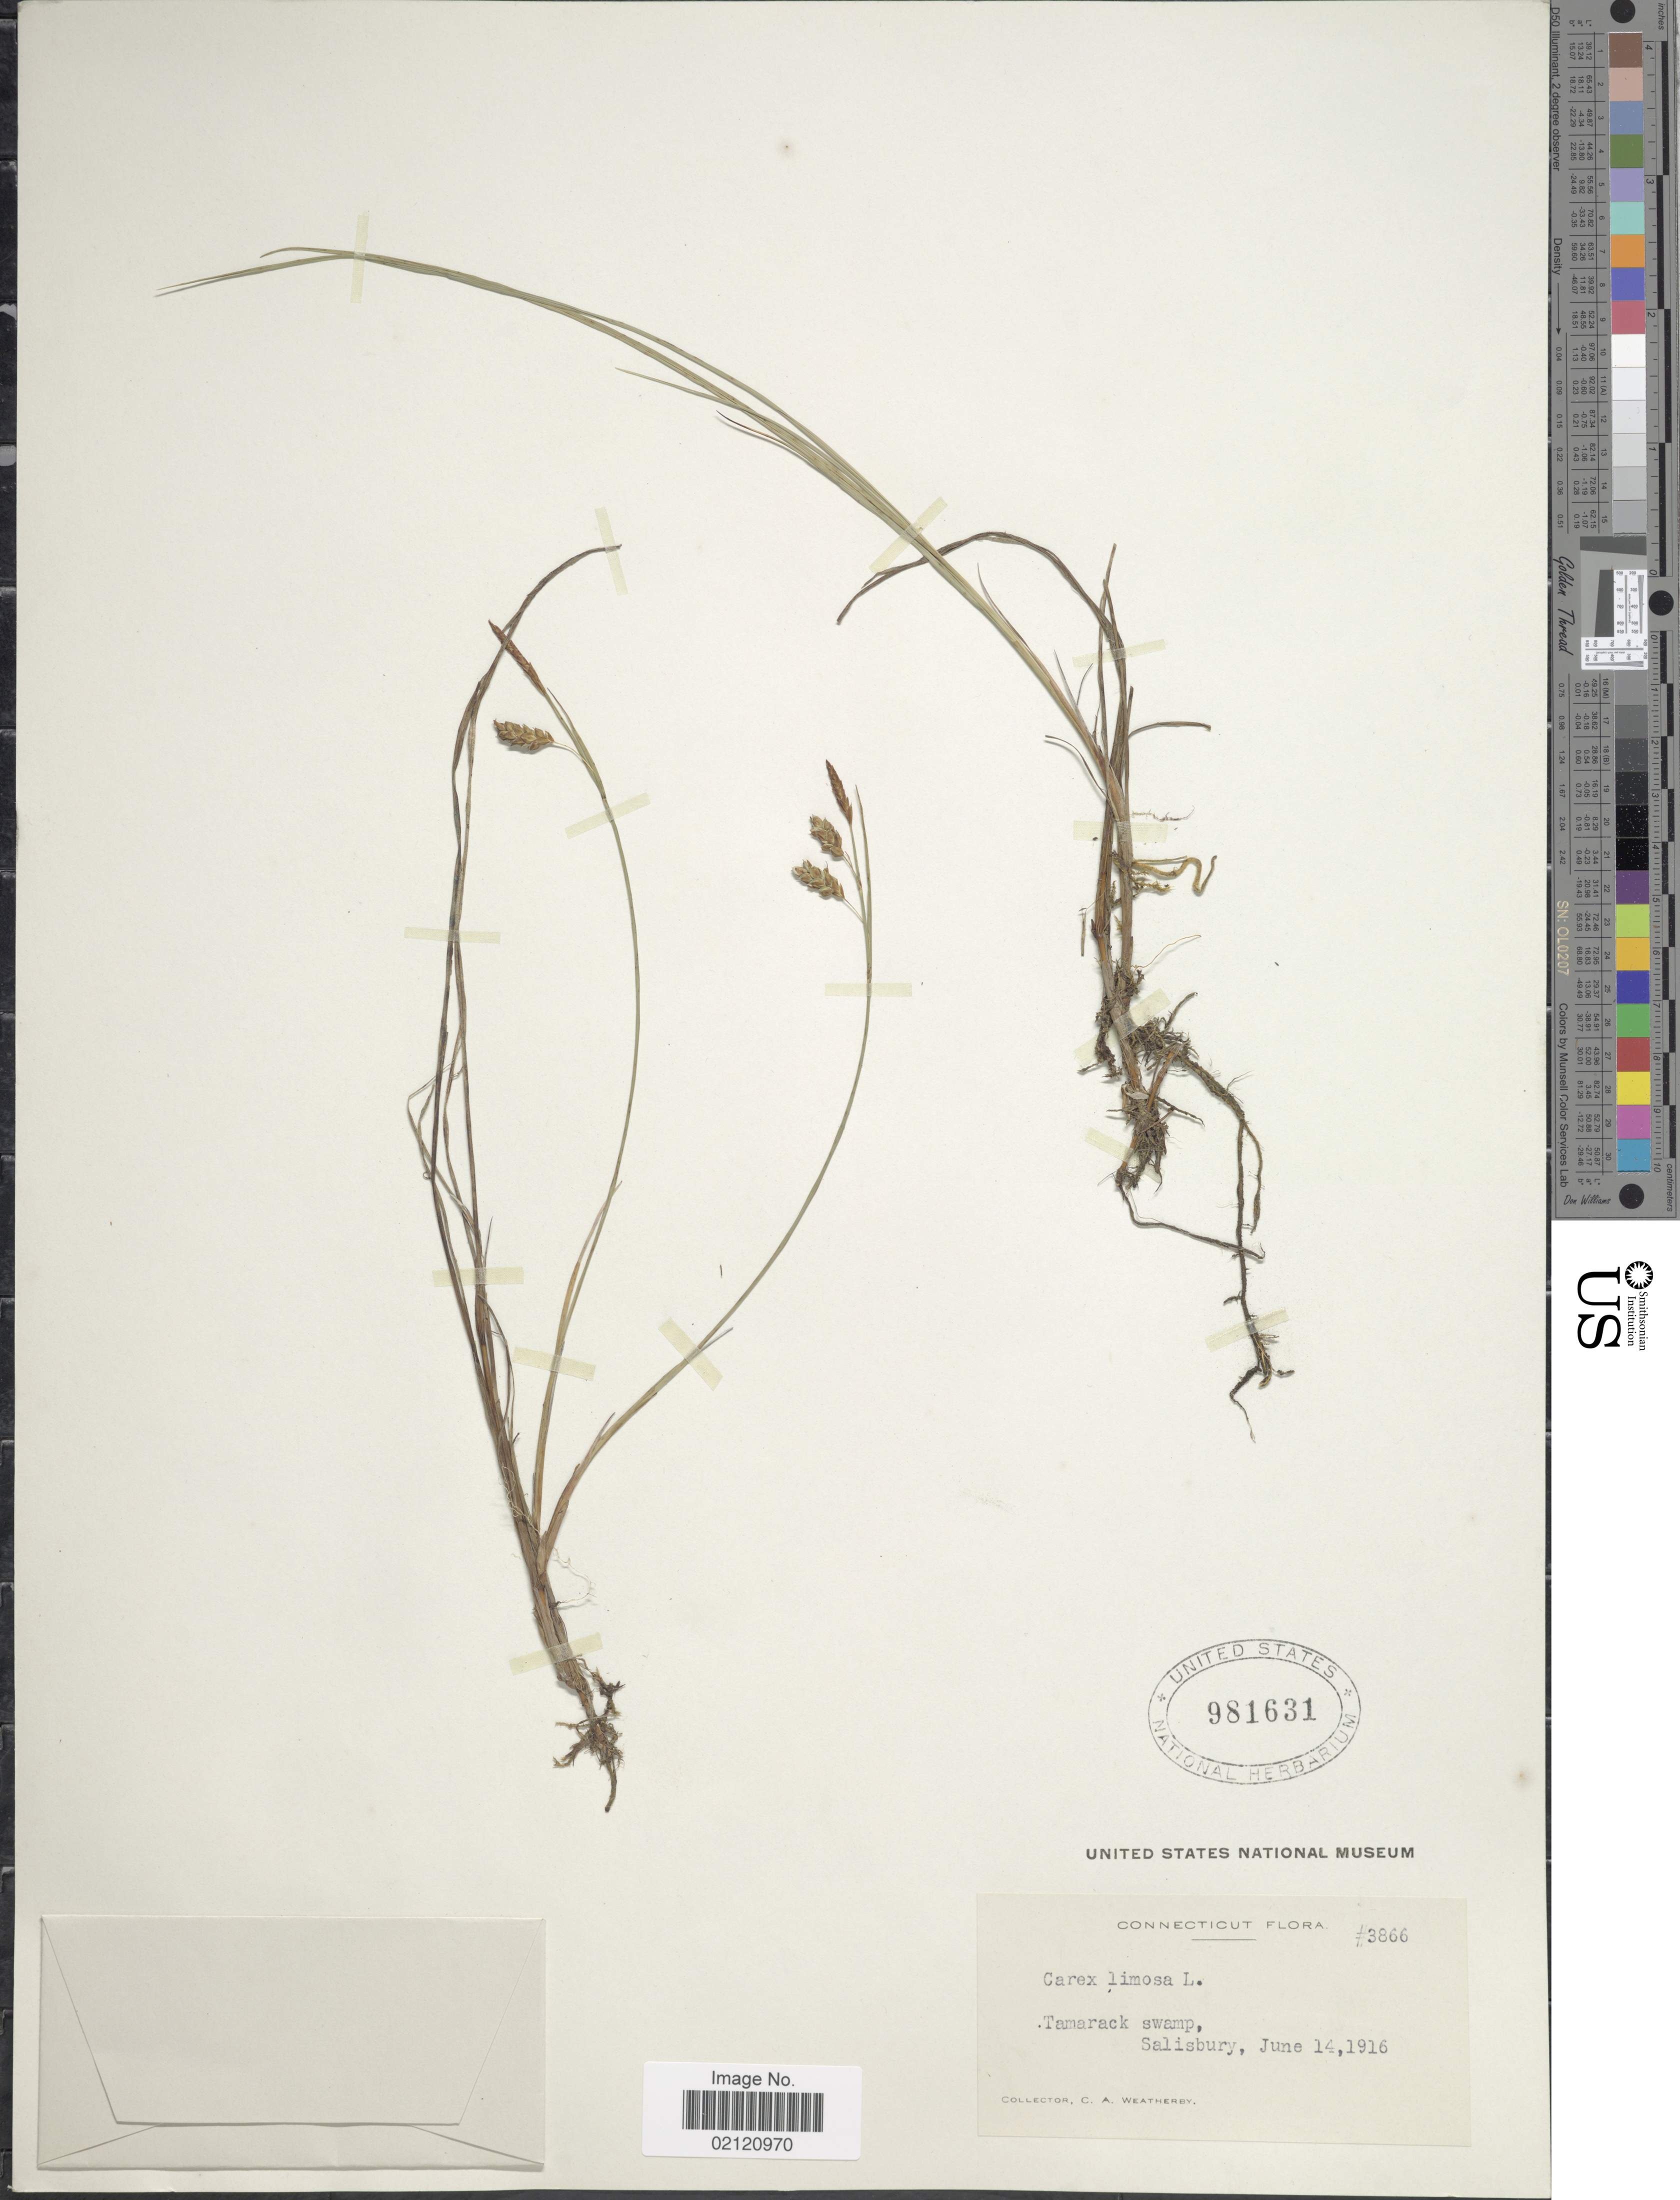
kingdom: Plantae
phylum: Tracheophyta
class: Liliopsida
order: Poales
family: Cyperaceae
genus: Carex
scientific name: Carex limosa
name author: L.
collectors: C. A. Weatherby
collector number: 3866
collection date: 1916-06-14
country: United States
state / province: Connecticut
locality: Tamarack swamp, Salisbury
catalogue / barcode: US 981631